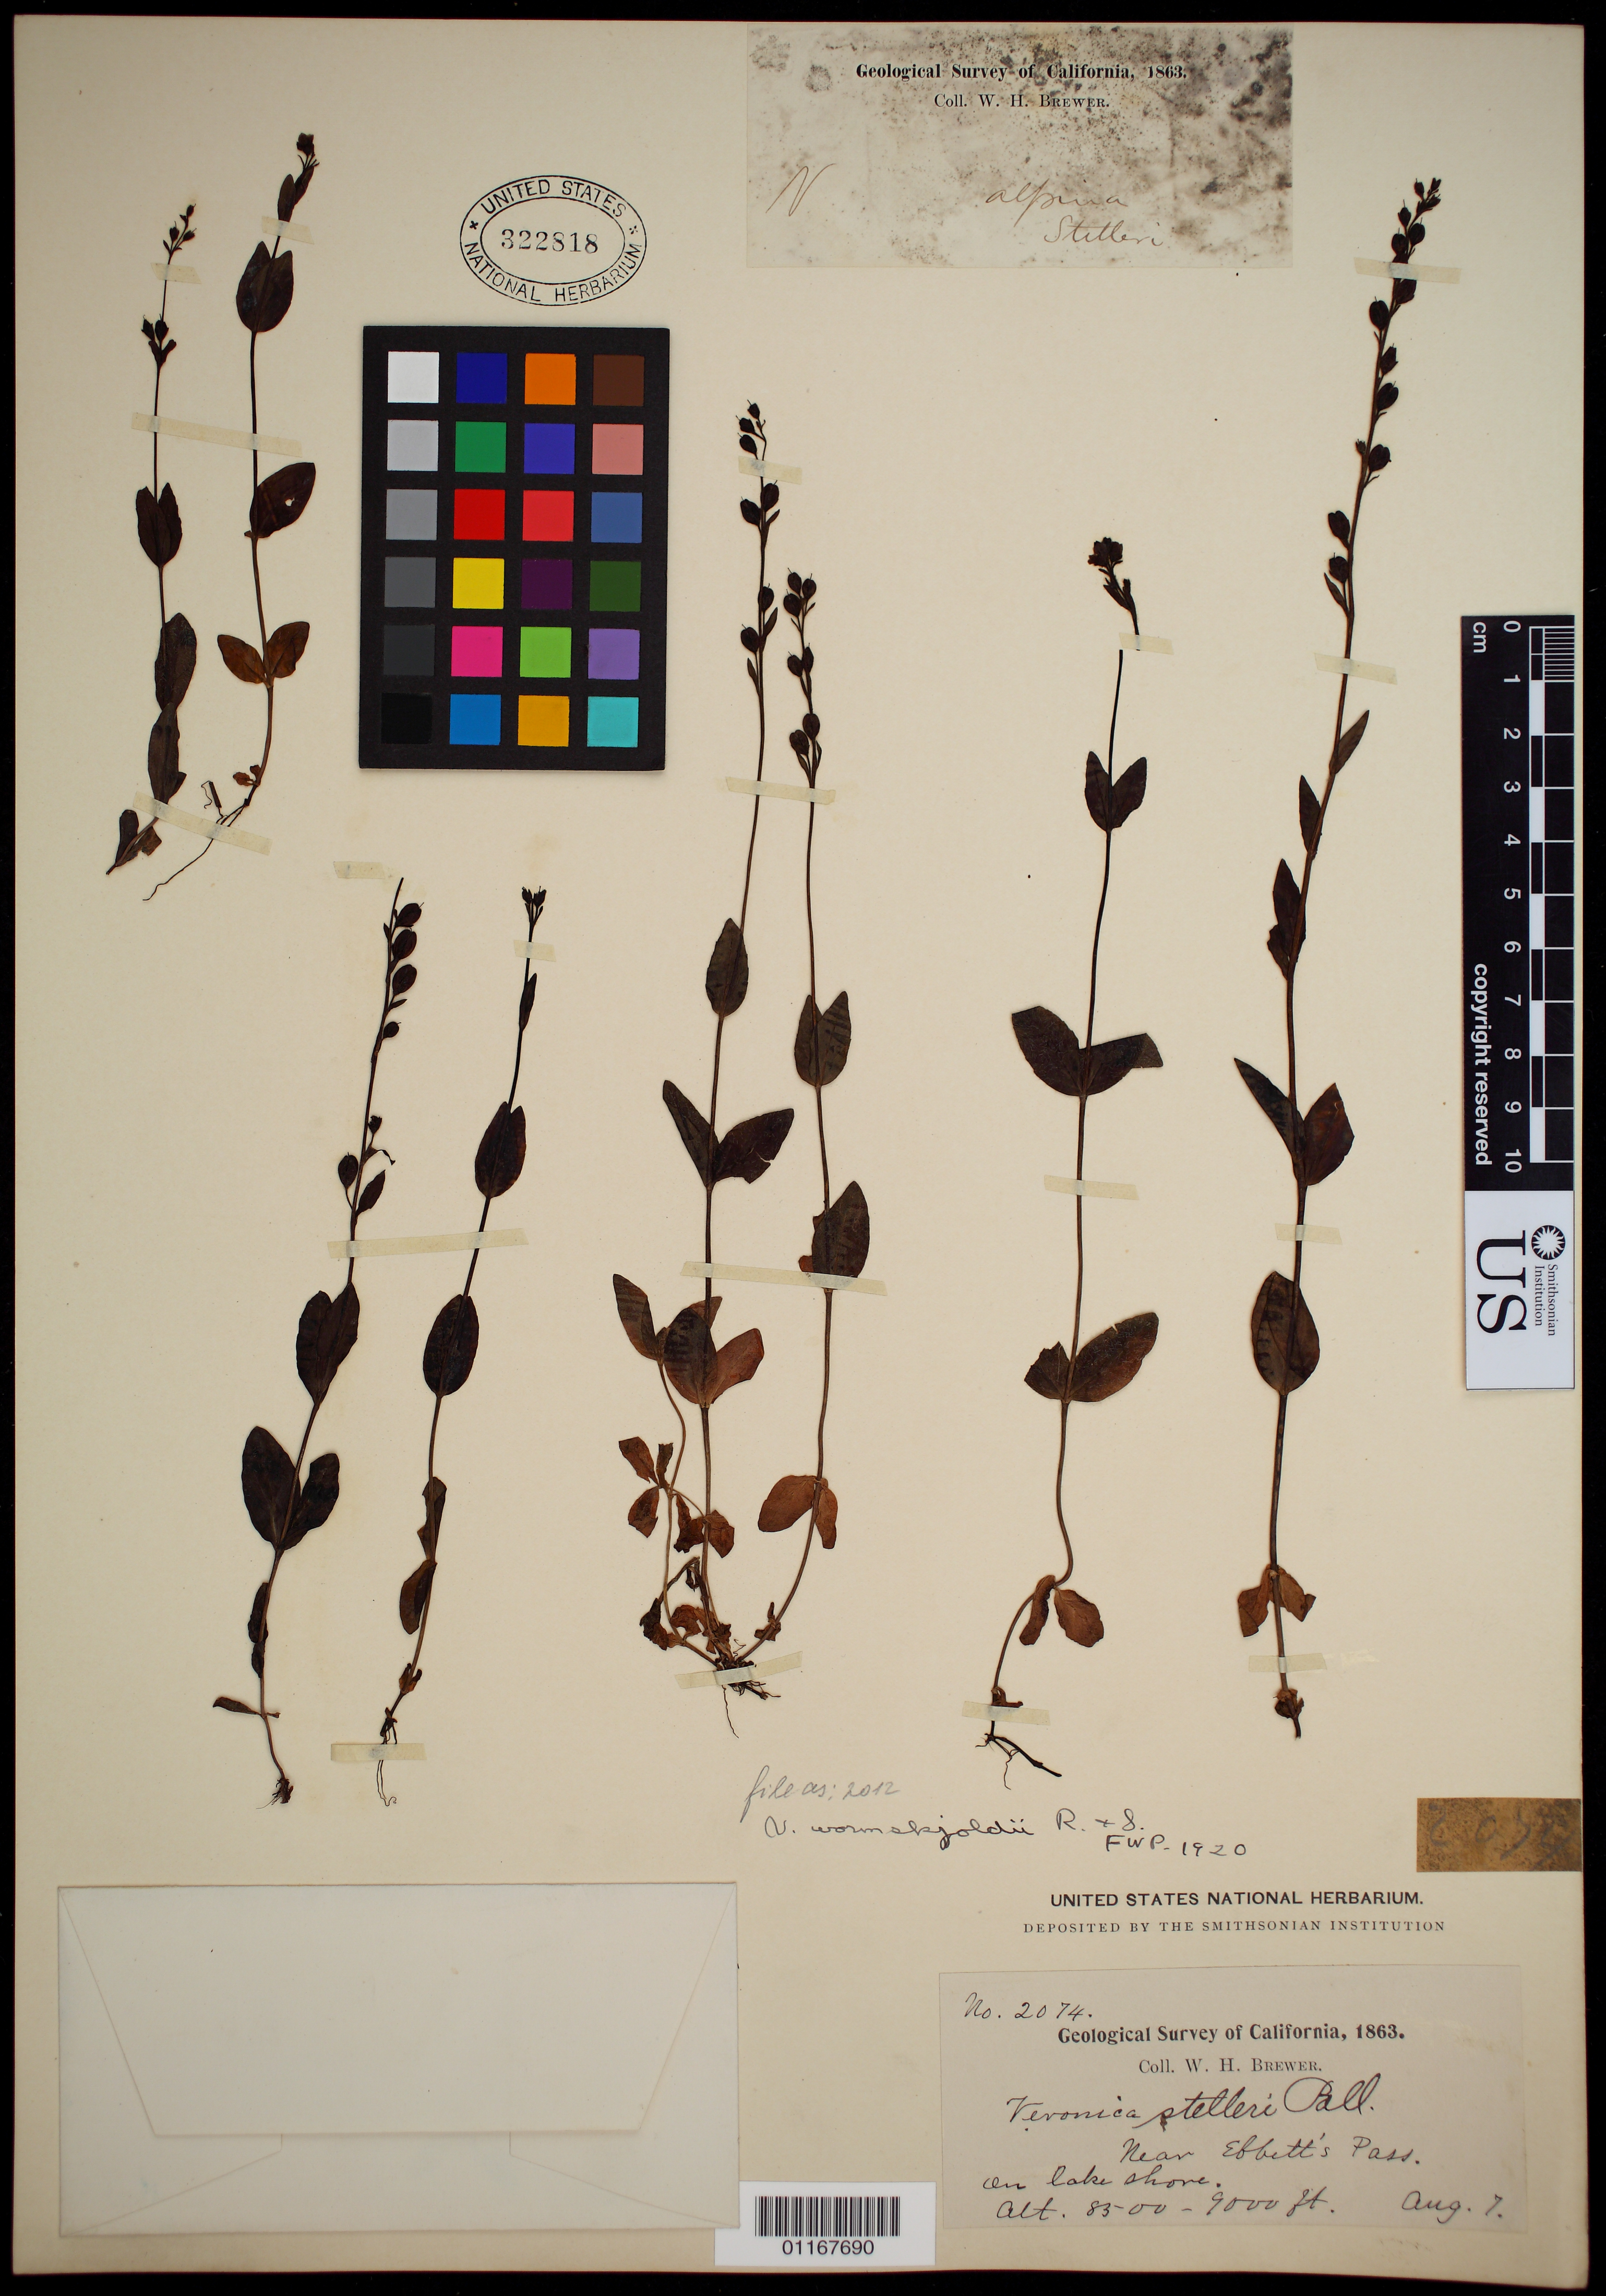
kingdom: Plantae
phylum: Tracheophyta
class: Magnoliopsida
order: Lamiales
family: Plantaginaceae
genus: Veronica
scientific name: Veronica wormskjoldii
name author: Roem. & Schult.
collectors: W. H. Brewer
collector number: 2074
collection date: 1863-08-07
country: United States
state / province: California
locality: near Ebbett's Pass, on lake shore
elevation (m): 2591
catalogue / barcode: US 322818